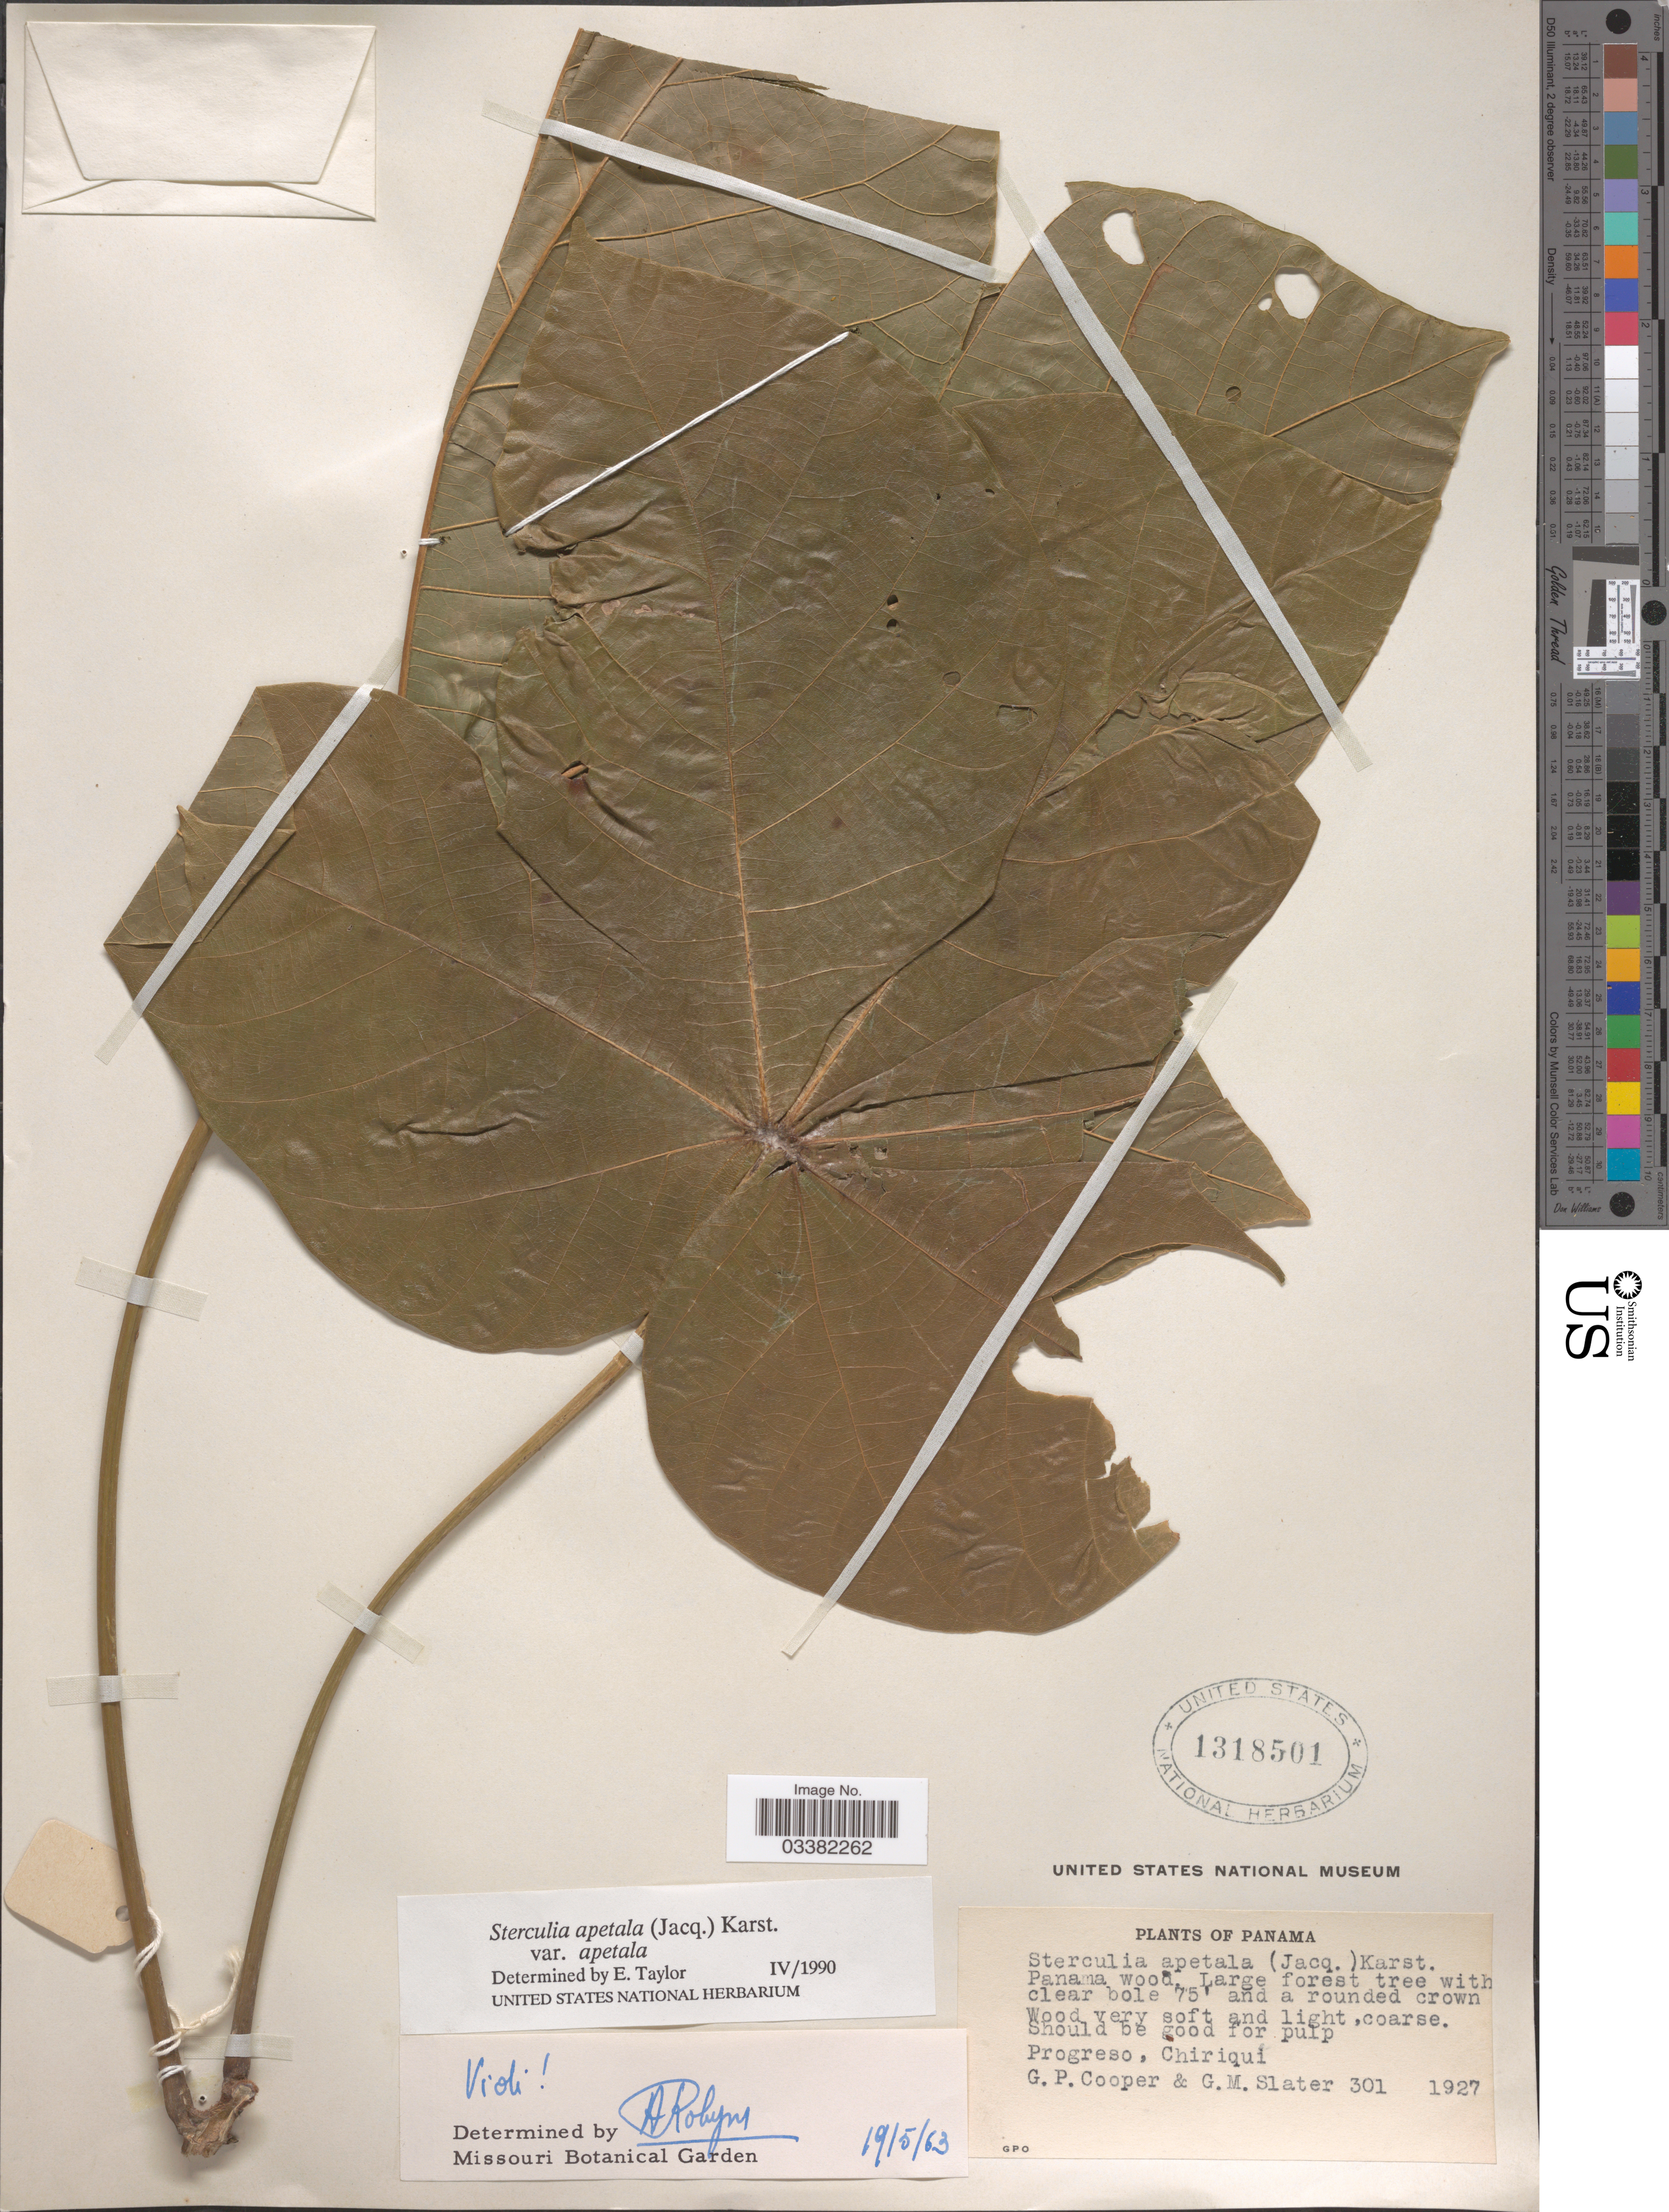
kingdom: Plantae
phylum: Tracheophyta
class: Magnoliopsida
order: Malvales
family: Malvaceae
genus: Sterculia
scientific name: Sterculia apetala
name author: (Jacq.) H. Karst.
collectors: G. Cooper & G. Slater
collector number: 301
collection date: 1927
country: Panama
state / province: Chiriqui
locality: Progreso.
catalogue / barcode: US 1318501